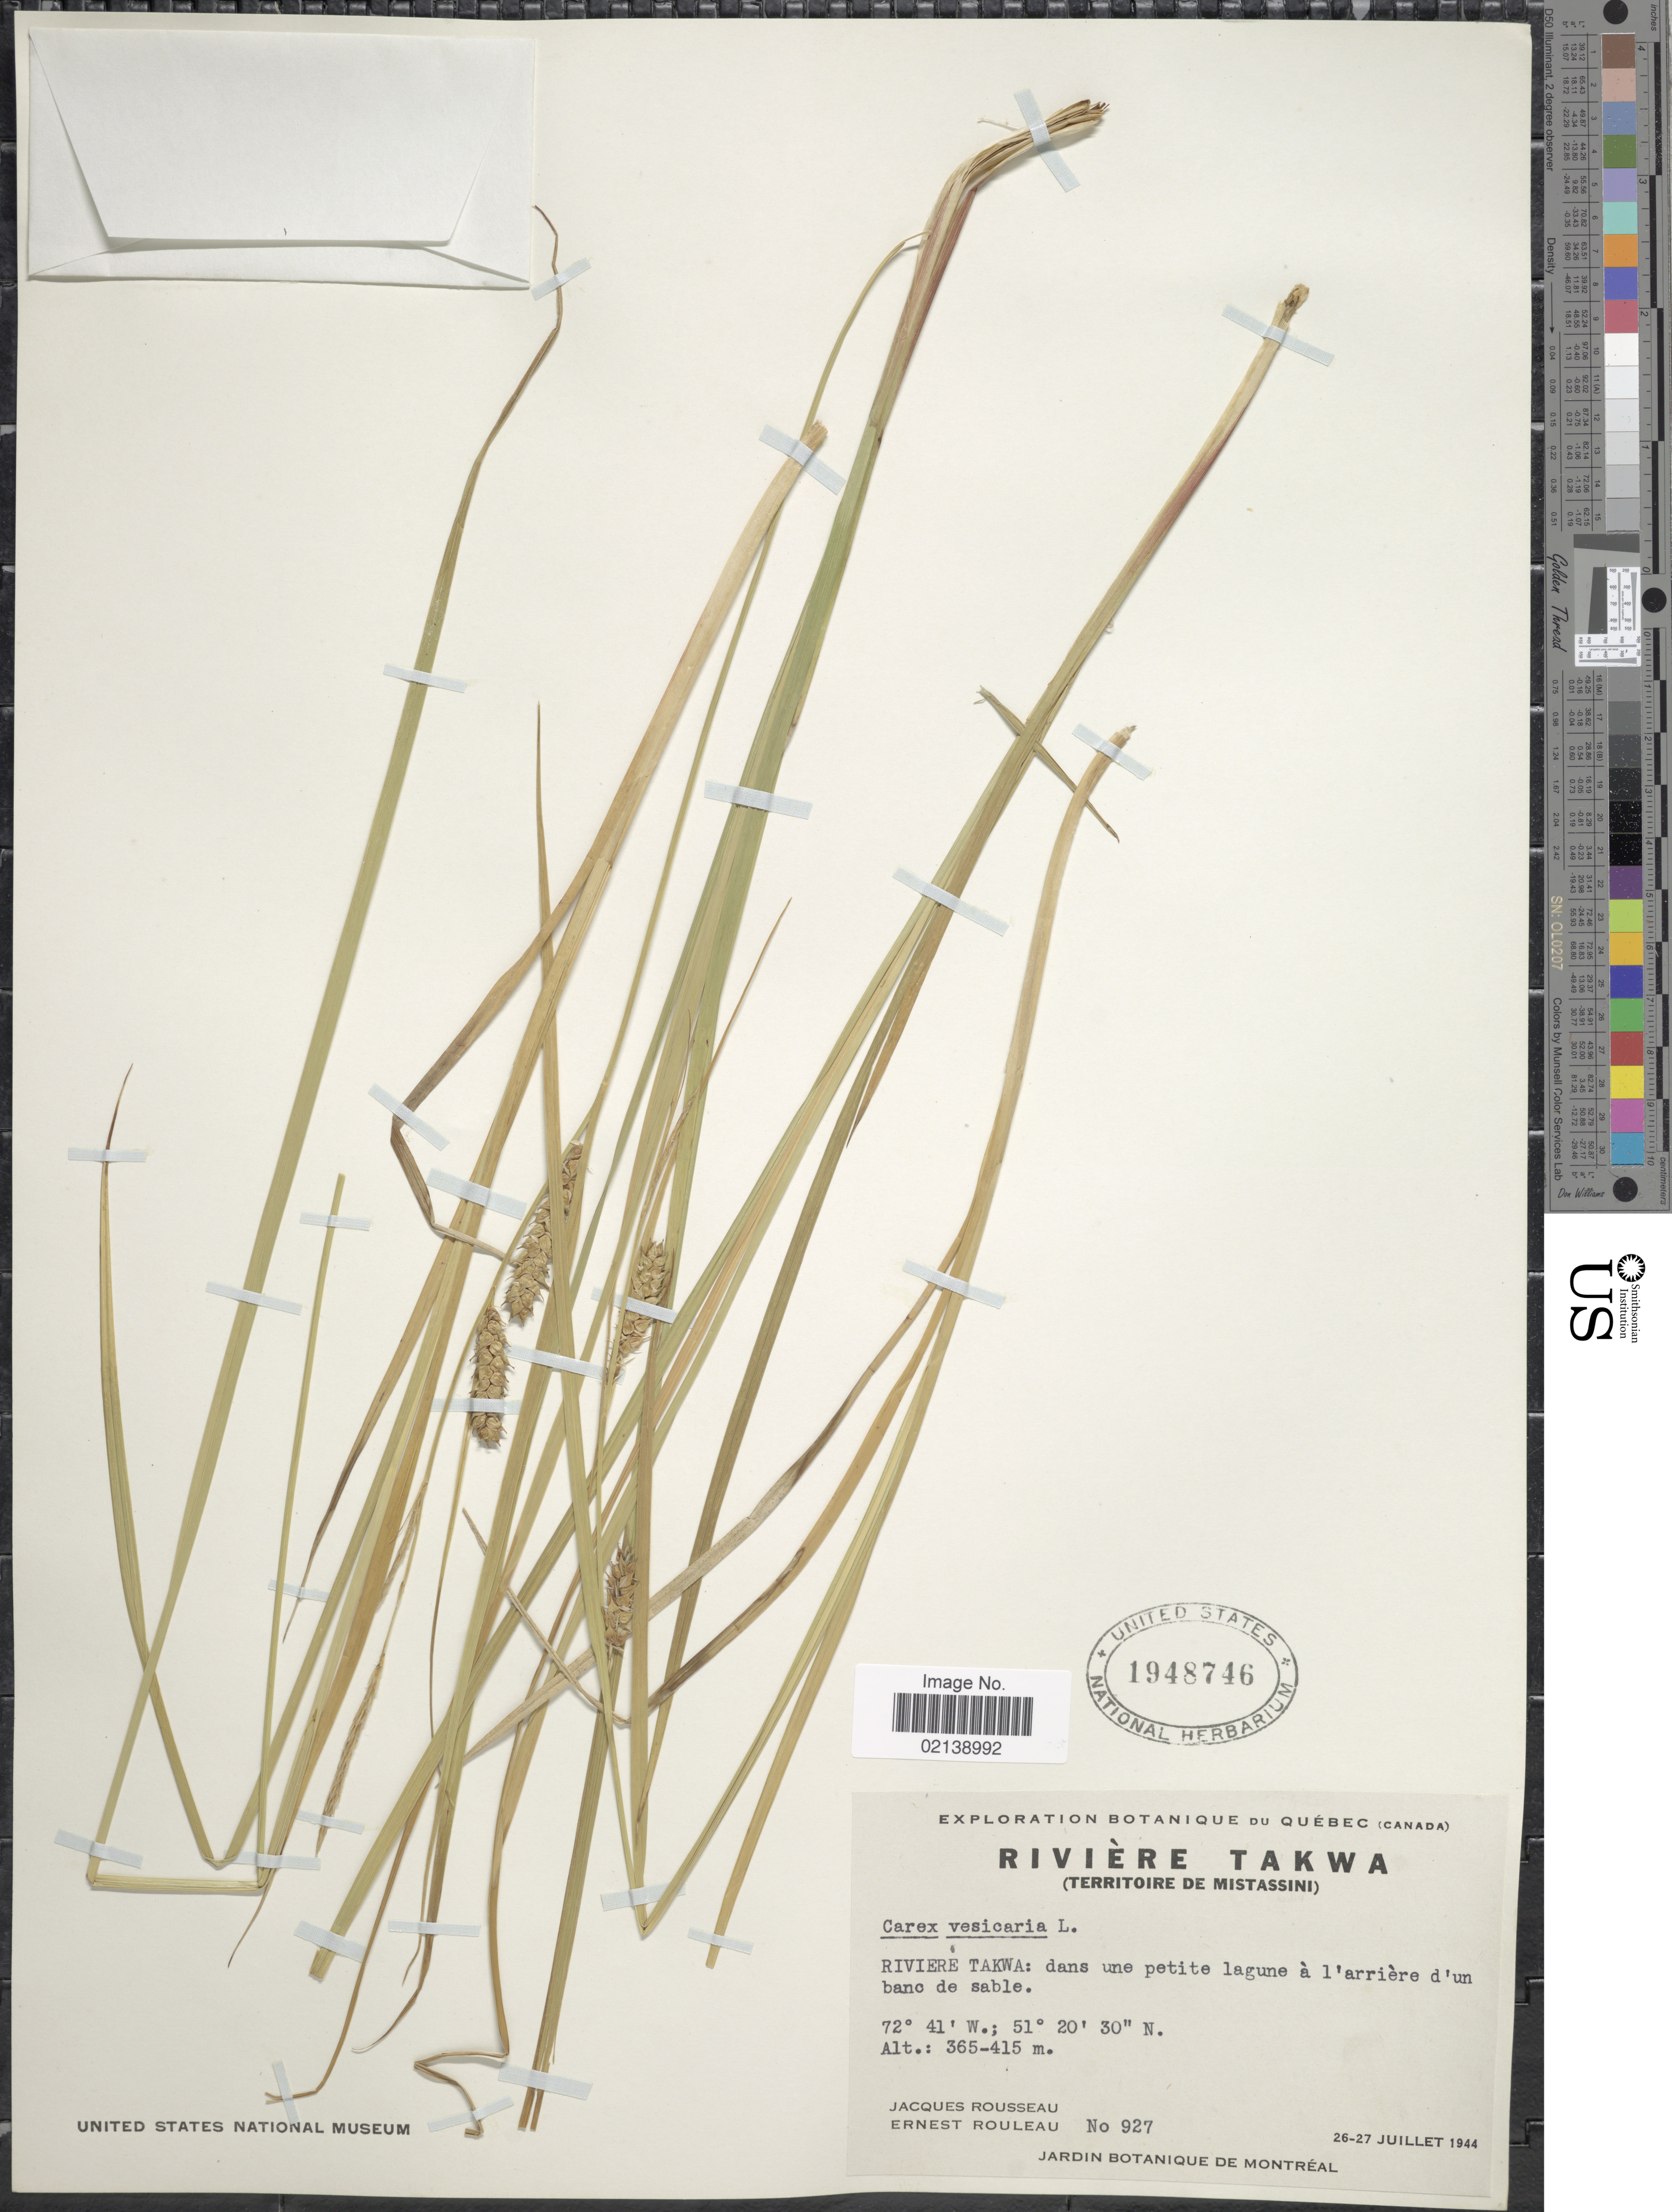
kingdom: Plantae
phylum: Tracheophyta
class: Liliopsida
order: Poales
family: Cyperaceae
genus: Carex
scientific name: Carex vesicaria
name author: L.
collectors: J. Rousseau & E. Rouleau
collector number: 927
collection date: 1944-07-26/1944-07-27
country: Canada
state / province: Quebec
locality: Rivière Takwa (Territoire De Mistassini), Riviere Takwa: dans une petite laguna à l'arrière d'un banc de sable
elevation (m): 365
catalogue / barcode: US 1948746